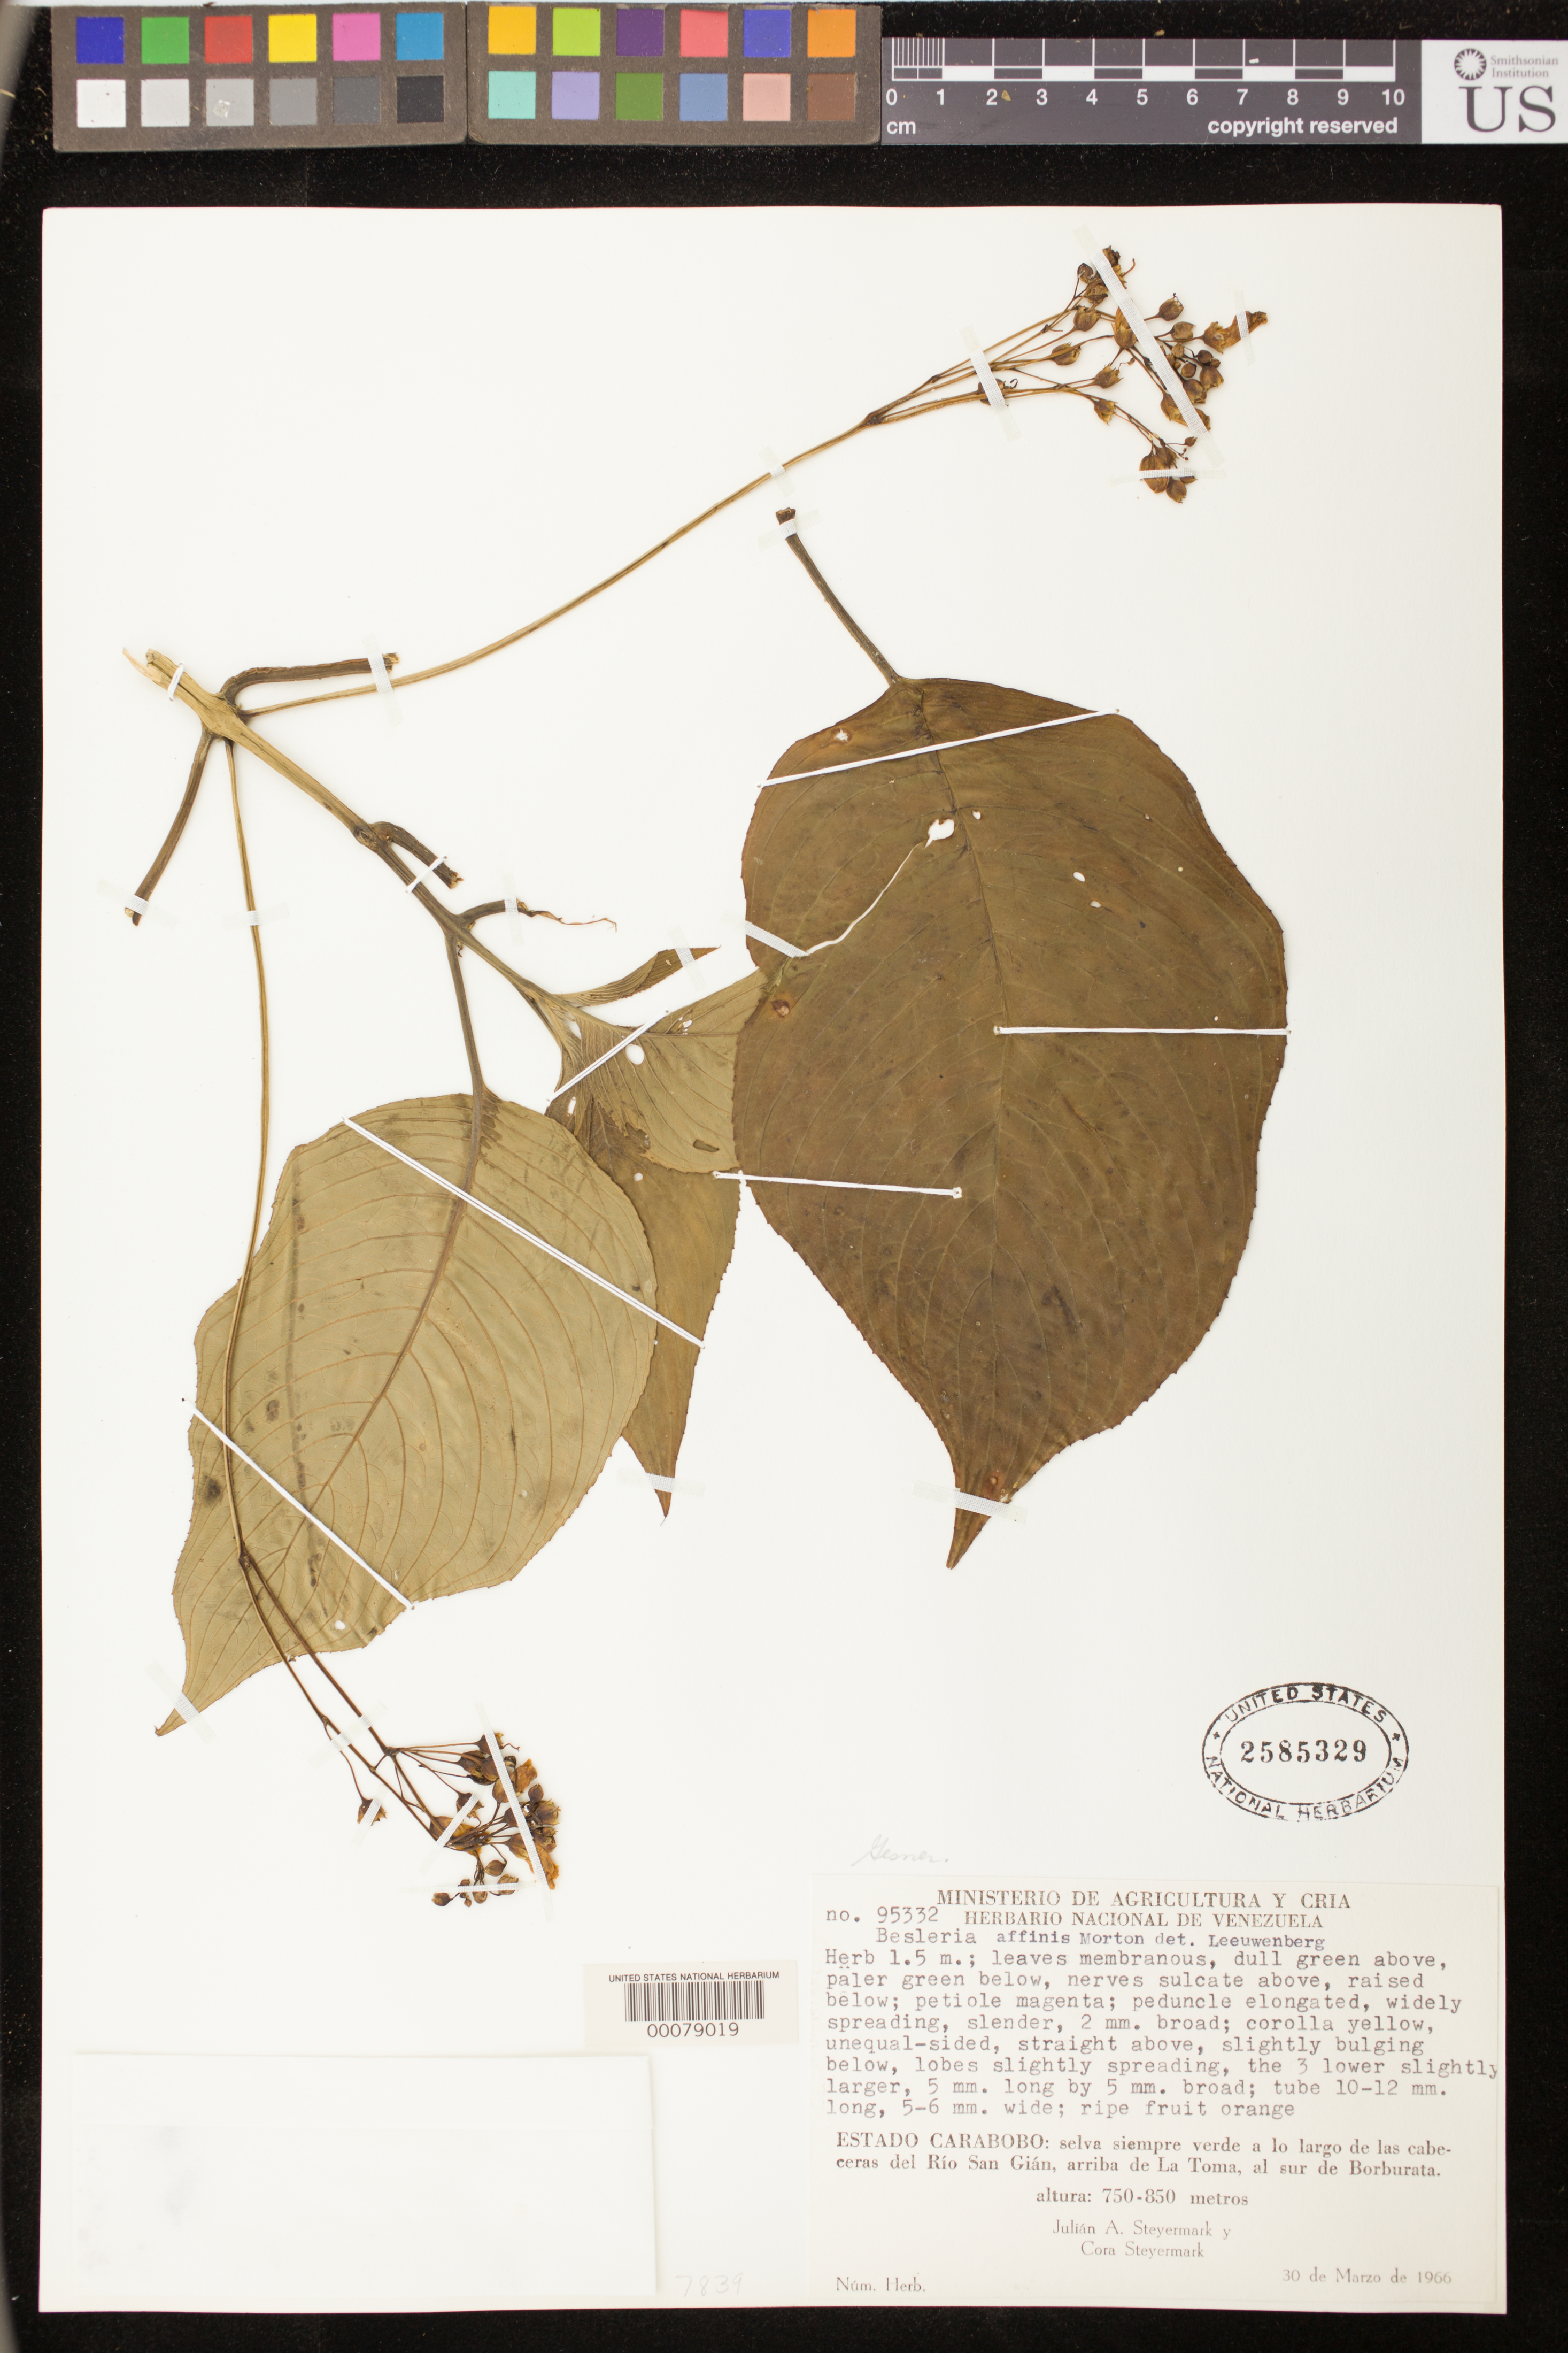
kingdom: Plantae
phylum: Tracheophyta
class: Magnoliopsida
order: Lamiales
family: Gesneriaceae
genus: Besleria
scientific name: Besleria affinis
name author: C.V. Morton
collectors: J. Steyermark & C. Steyermark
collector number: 95332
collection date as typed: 30 Mar 1966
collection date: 1966-03-30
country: Venezuela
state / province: Carabobo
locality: Rio San Gian, above La Toma, S of Borburata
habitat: Evergreen forest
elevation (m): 750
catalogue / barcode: US 2585329